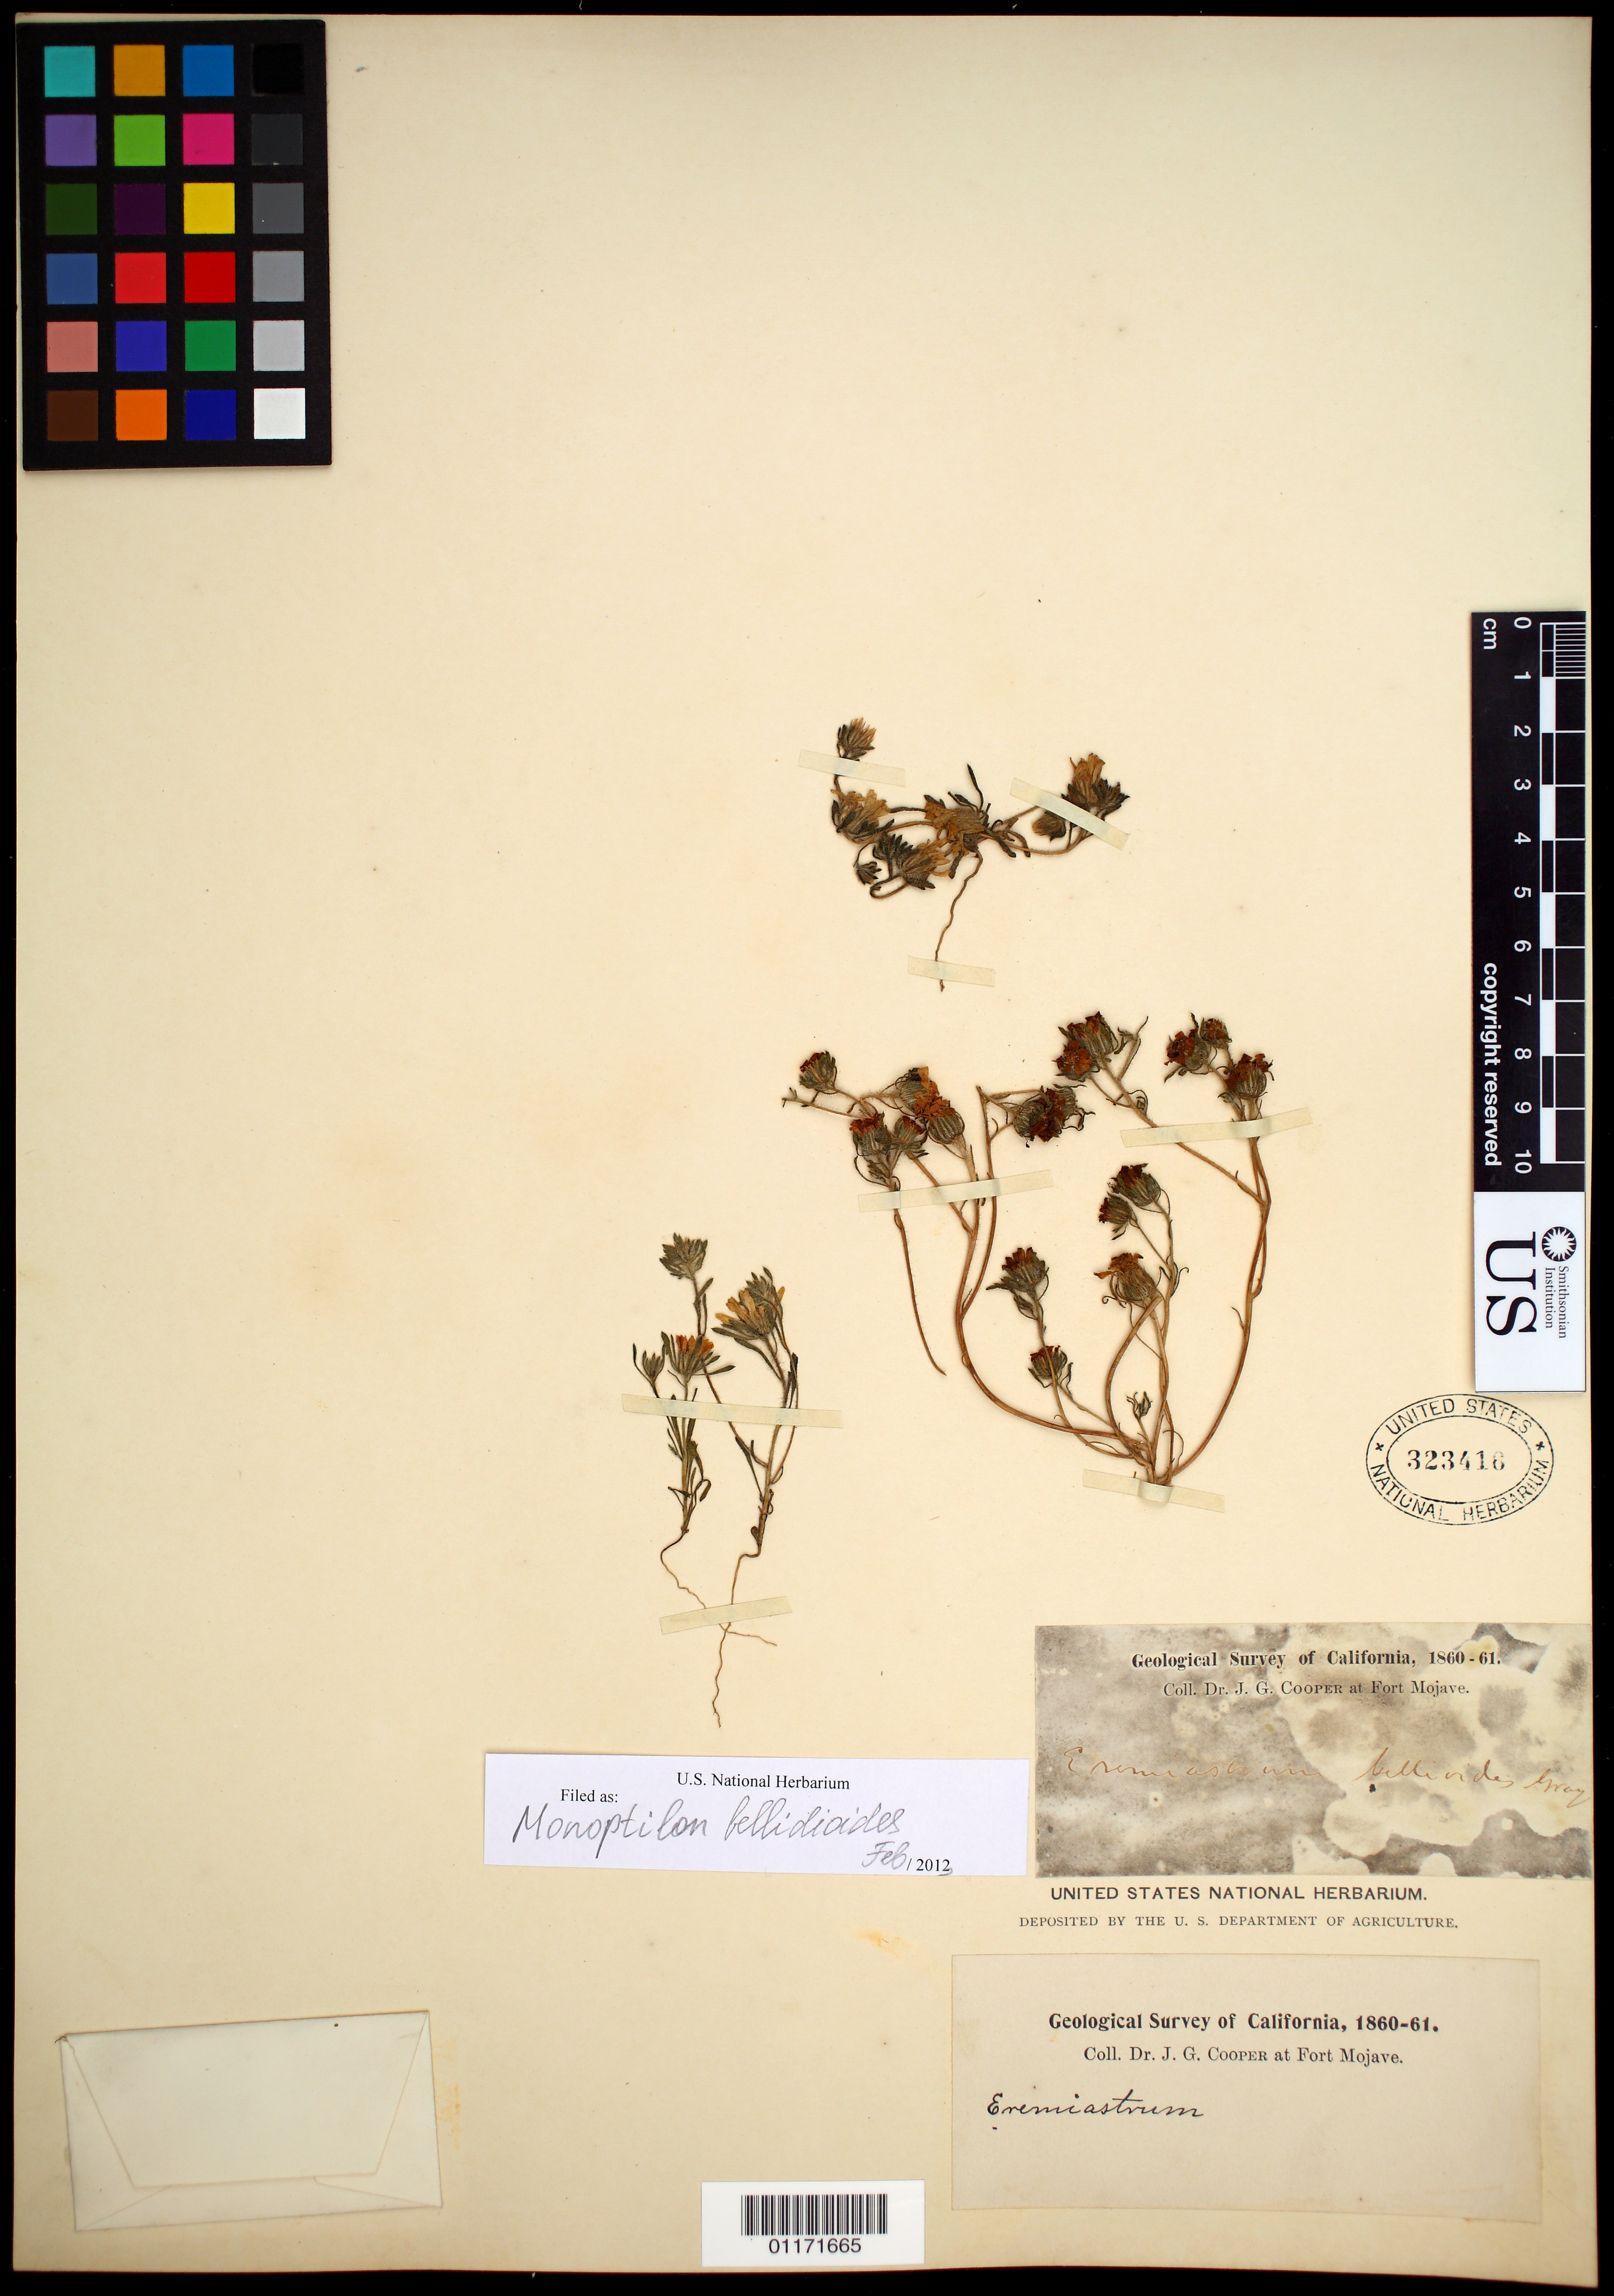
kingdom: Plantae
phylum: Tracheophyta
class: Magnoliopsida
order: Asterales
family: Asteraceae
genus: Monoptilon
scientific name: Monoptilon bellioides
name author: (A. Gray) H.M. Hall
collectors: J. G. Cooper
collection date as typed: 1860 to -- --- 1861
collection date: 1860/1861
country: United States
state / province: California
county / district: San Bernardino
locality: At Fort Mojave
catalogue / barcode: US 323416